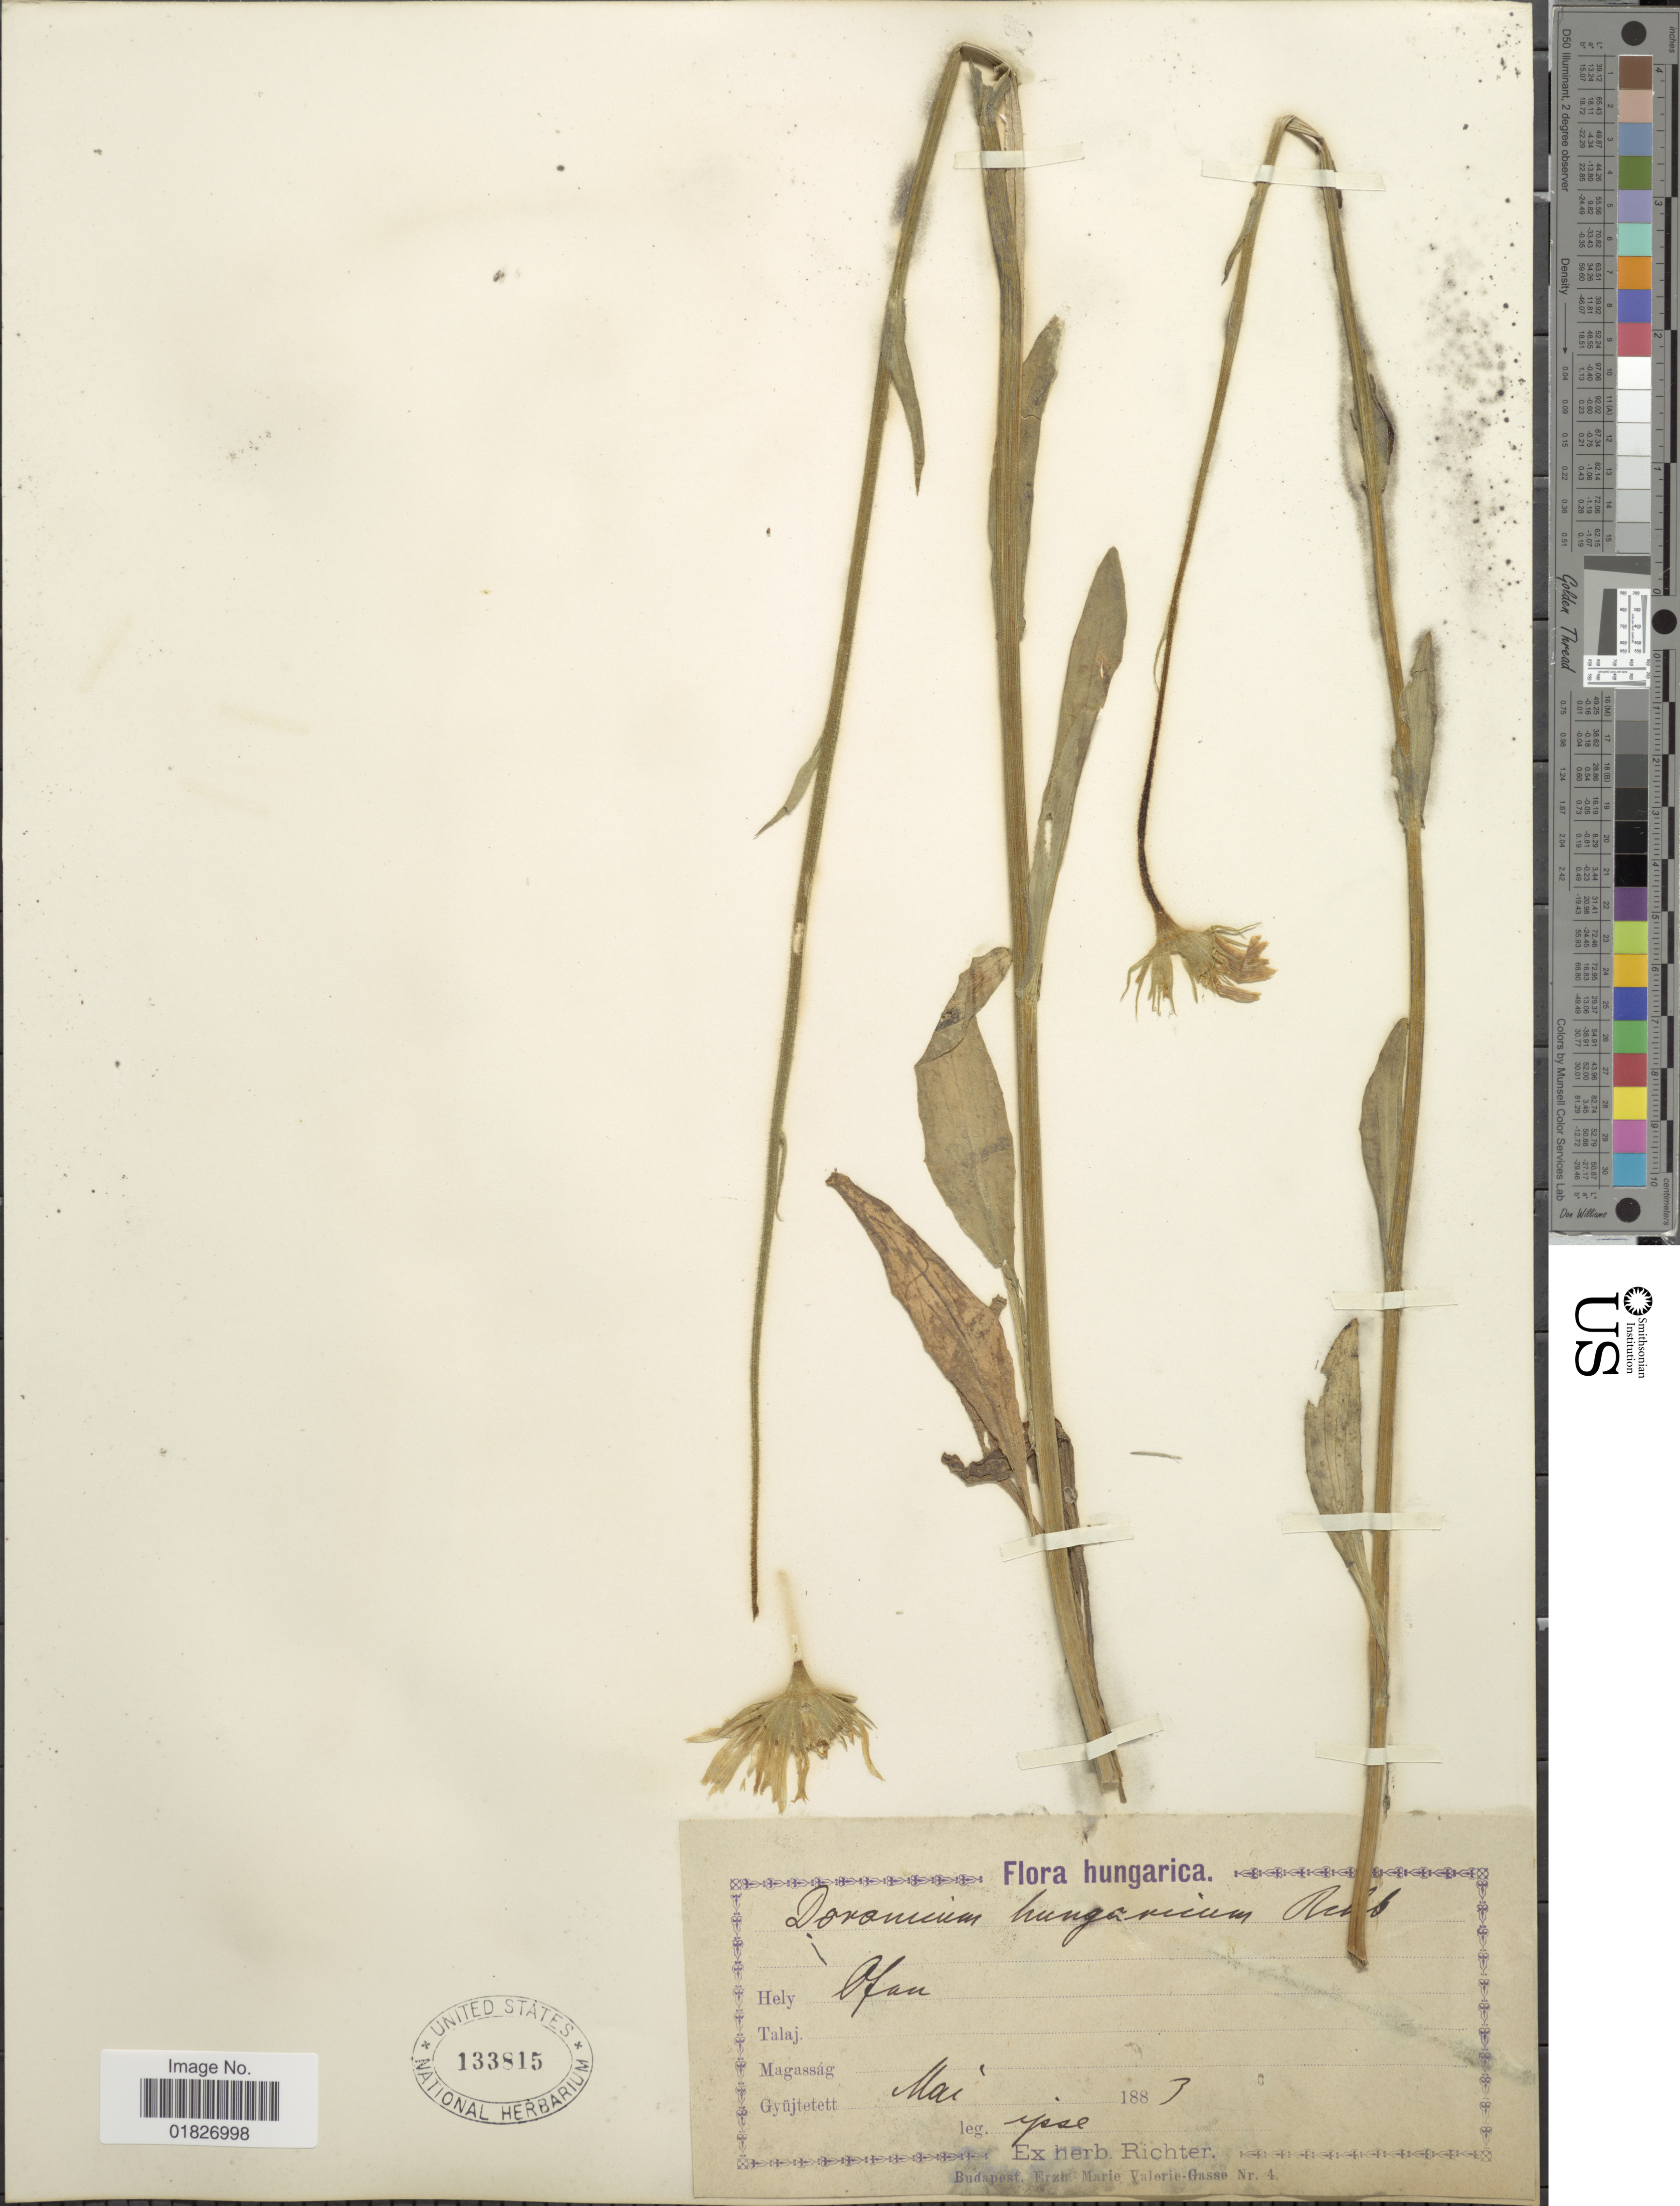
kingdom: Plantae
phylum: Tracheophyta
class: Magnoliopsida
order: Asterales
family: Asteraceae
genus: Doronicum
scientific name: Doronicum hungaricum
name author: (Sadler) Rchb. f.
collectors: -- Richter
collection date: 1887-05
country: Hungary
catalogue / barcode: US 133815